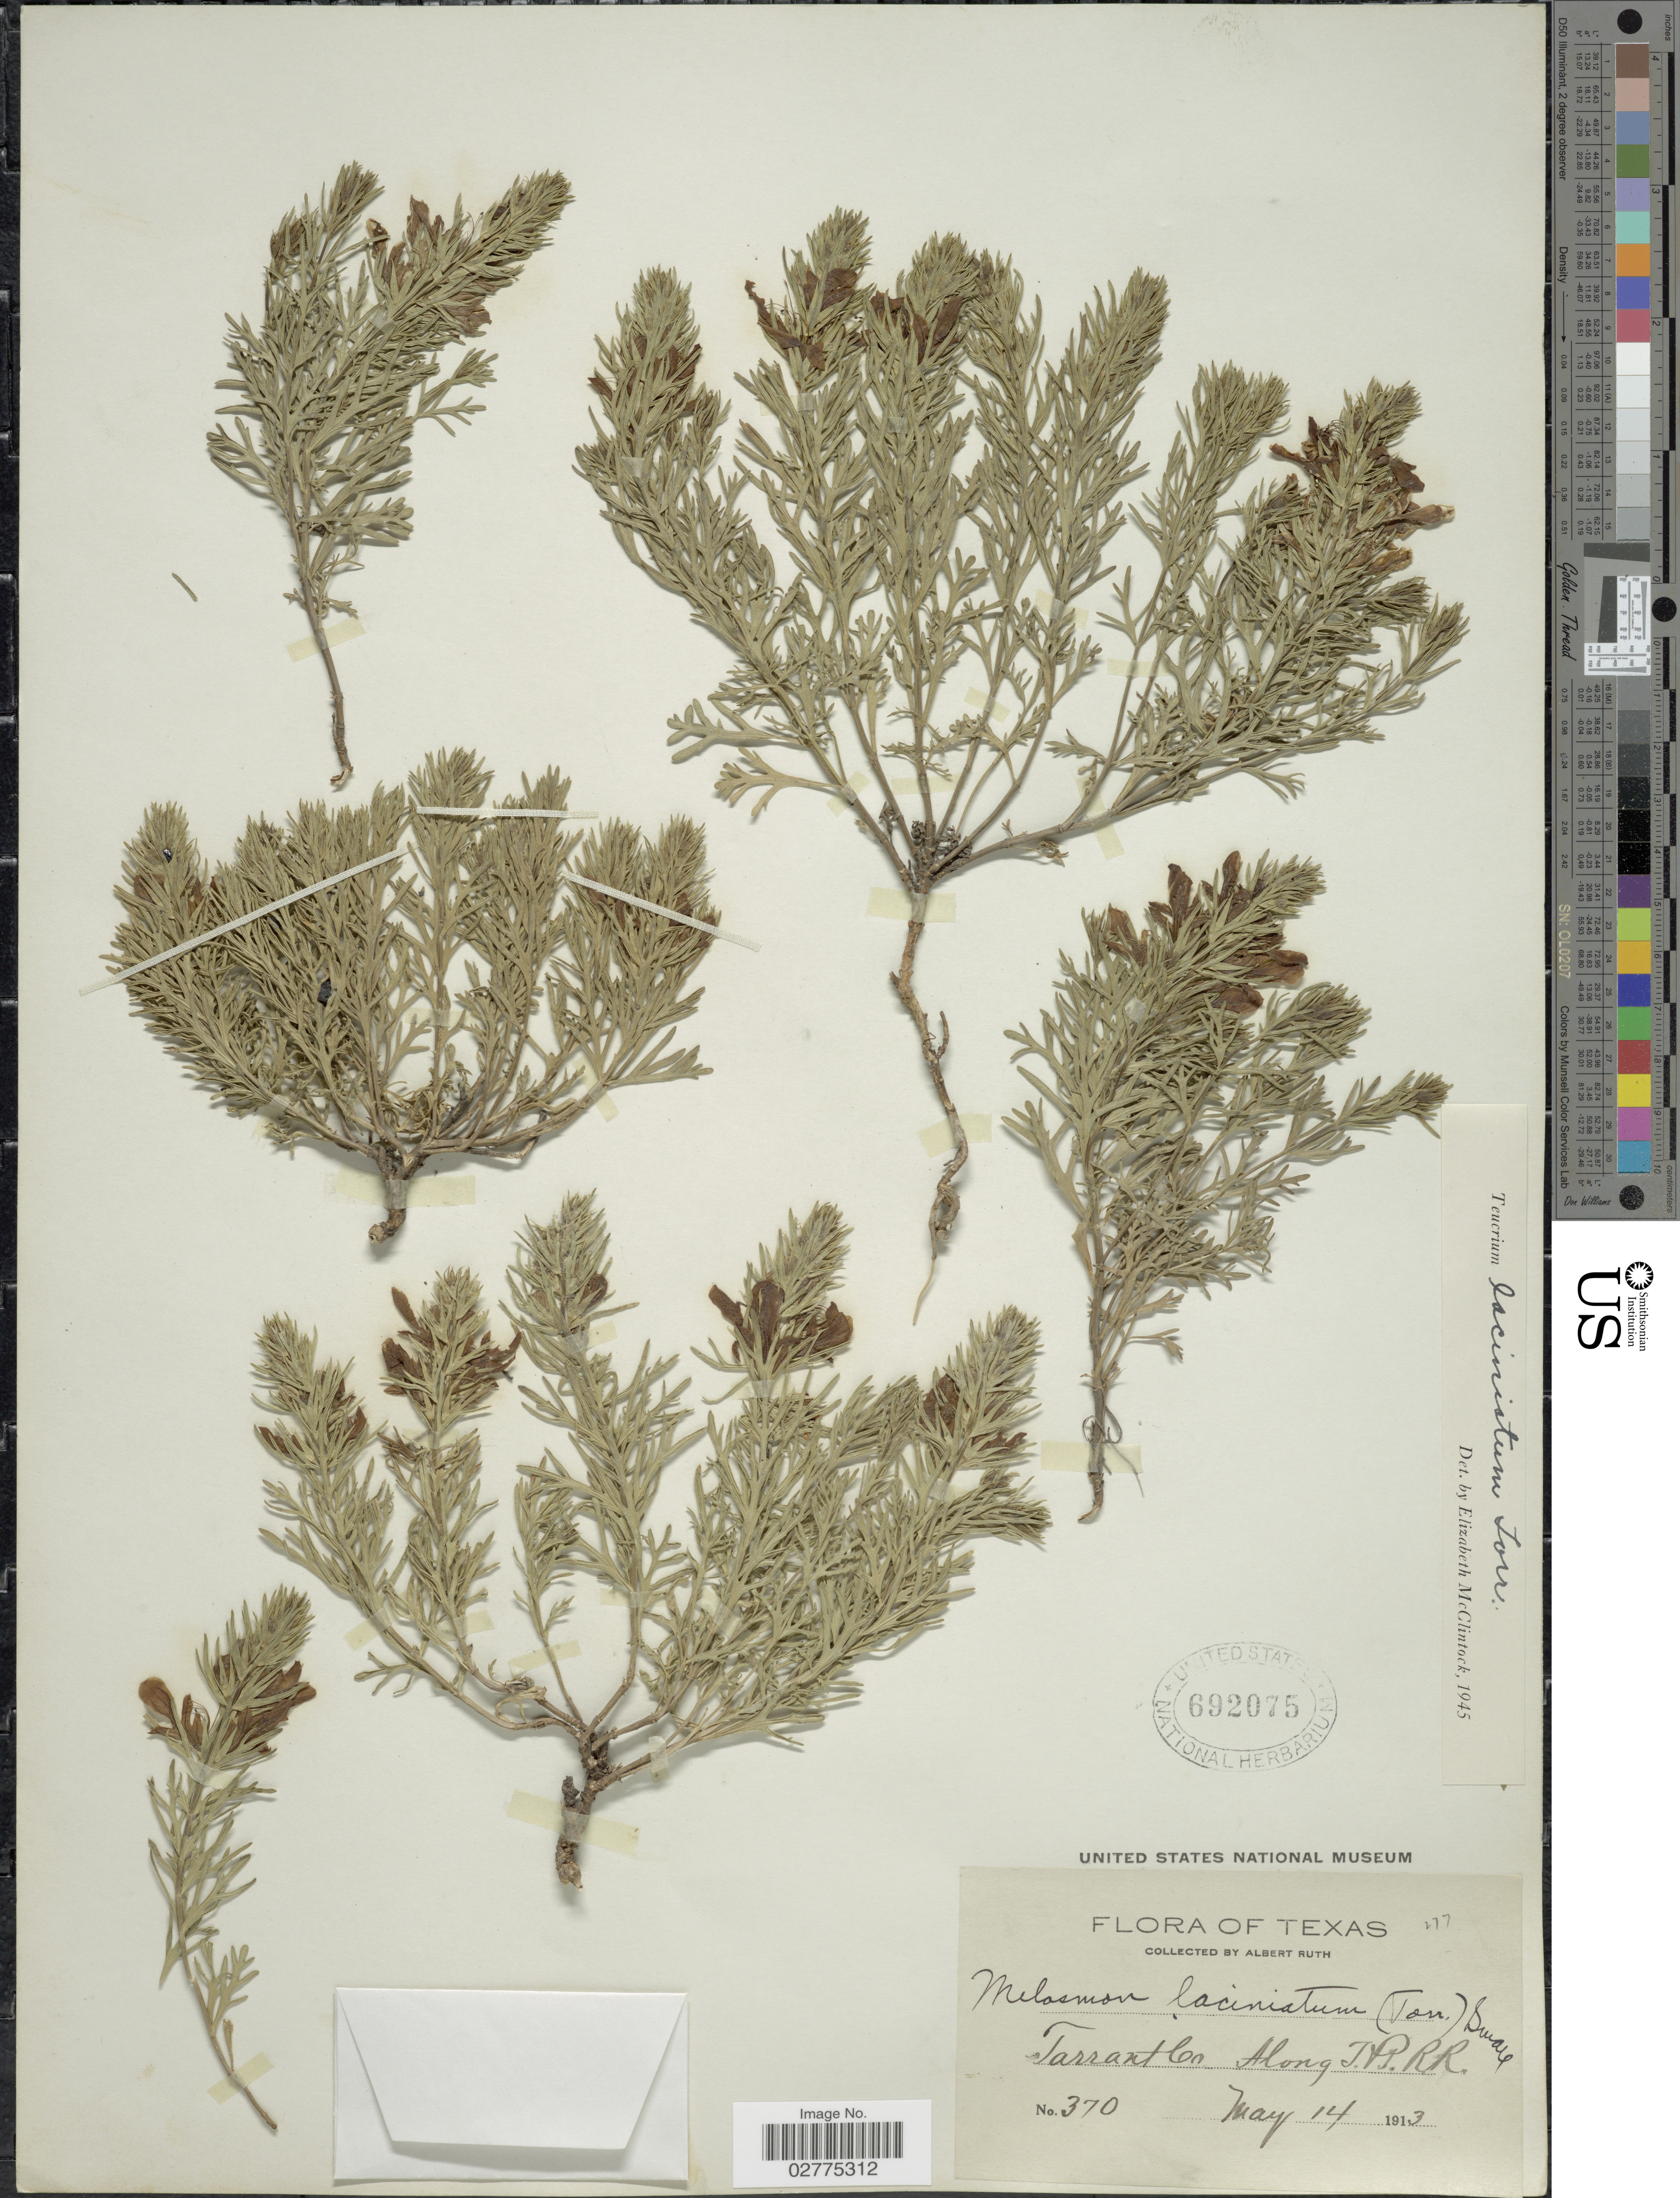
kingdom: Plantae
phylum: Tracheophyta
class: Magnoliopsida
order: Lamiales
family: Lamiaceae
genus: Teucrium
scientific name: Teucrium laciniatum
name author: Torr.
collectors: A. Ruth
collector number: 370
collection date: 1913-05-14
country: United States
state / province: Texas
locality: Tarrant Co., Along T. & P.R.R.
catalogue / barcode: US 692075